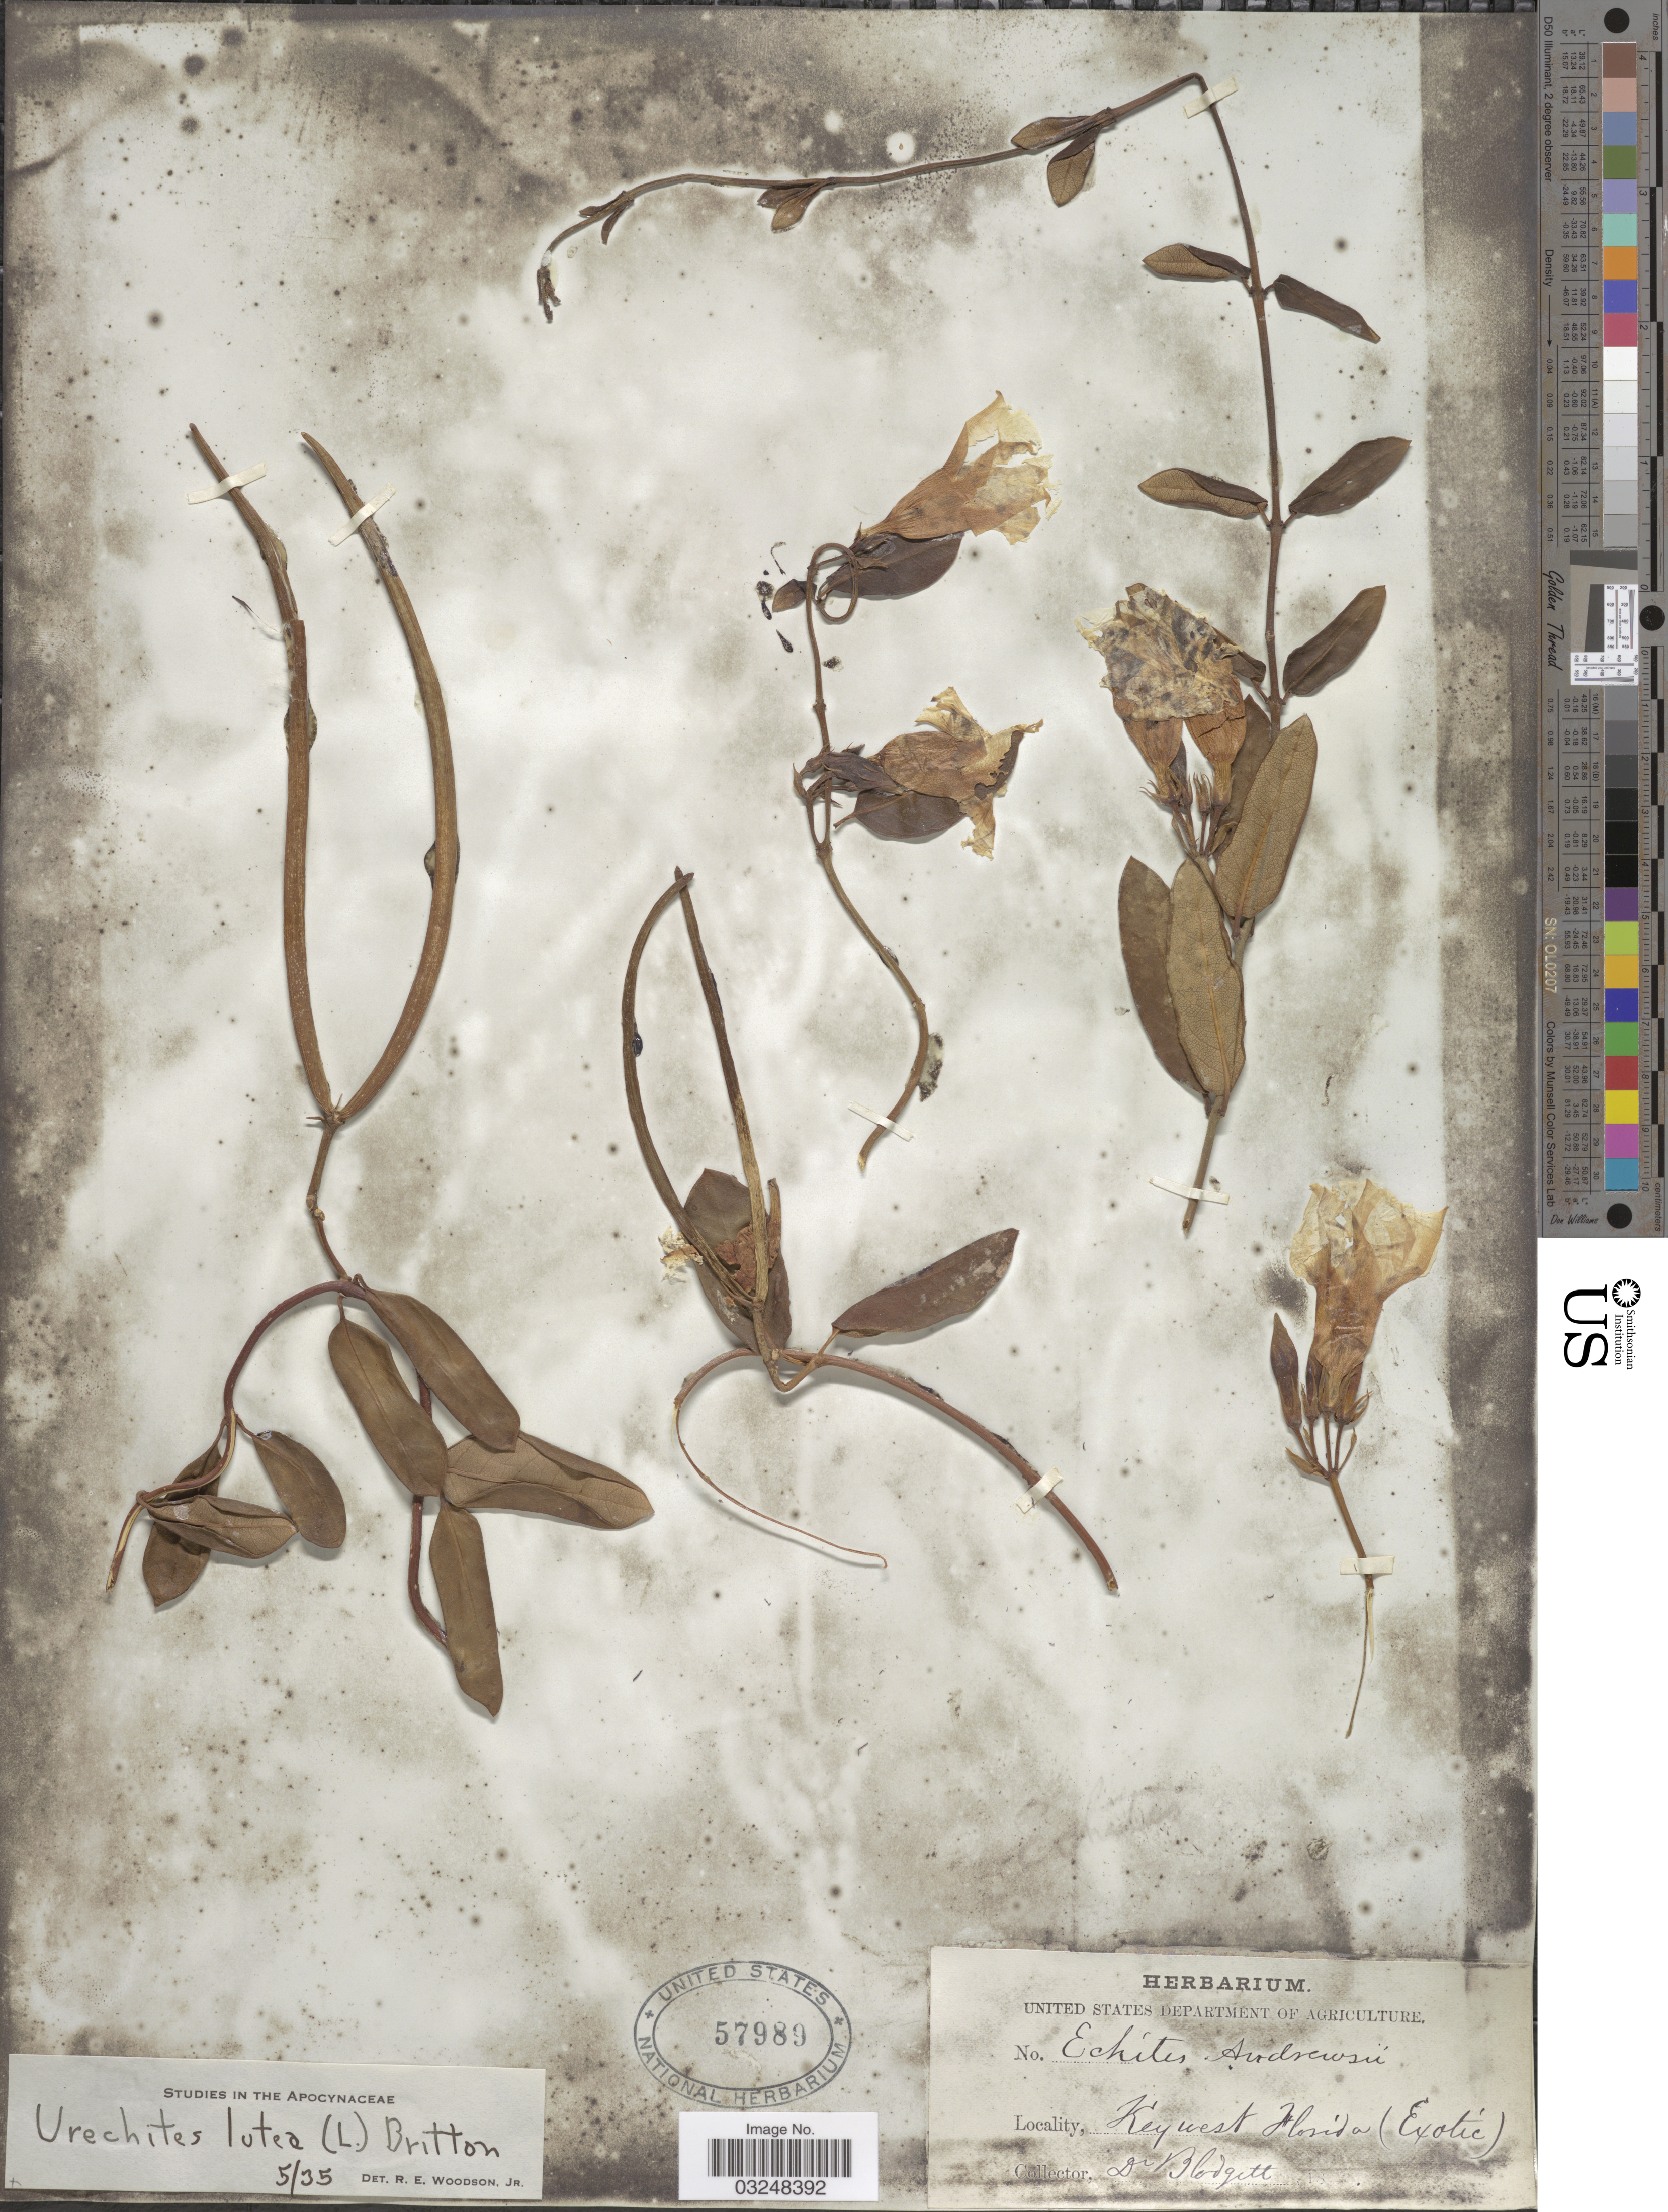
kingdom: Plantae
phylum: Tracheophyta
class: Magnoliopsida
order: Gentianales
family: Apocynaceae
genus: Urechites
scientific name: Urechites lutea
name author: (L.) Britton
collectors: -. Blodgett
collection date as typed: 18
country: United States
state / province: Florida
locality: Key West (Exotic).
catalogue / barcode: US 57989